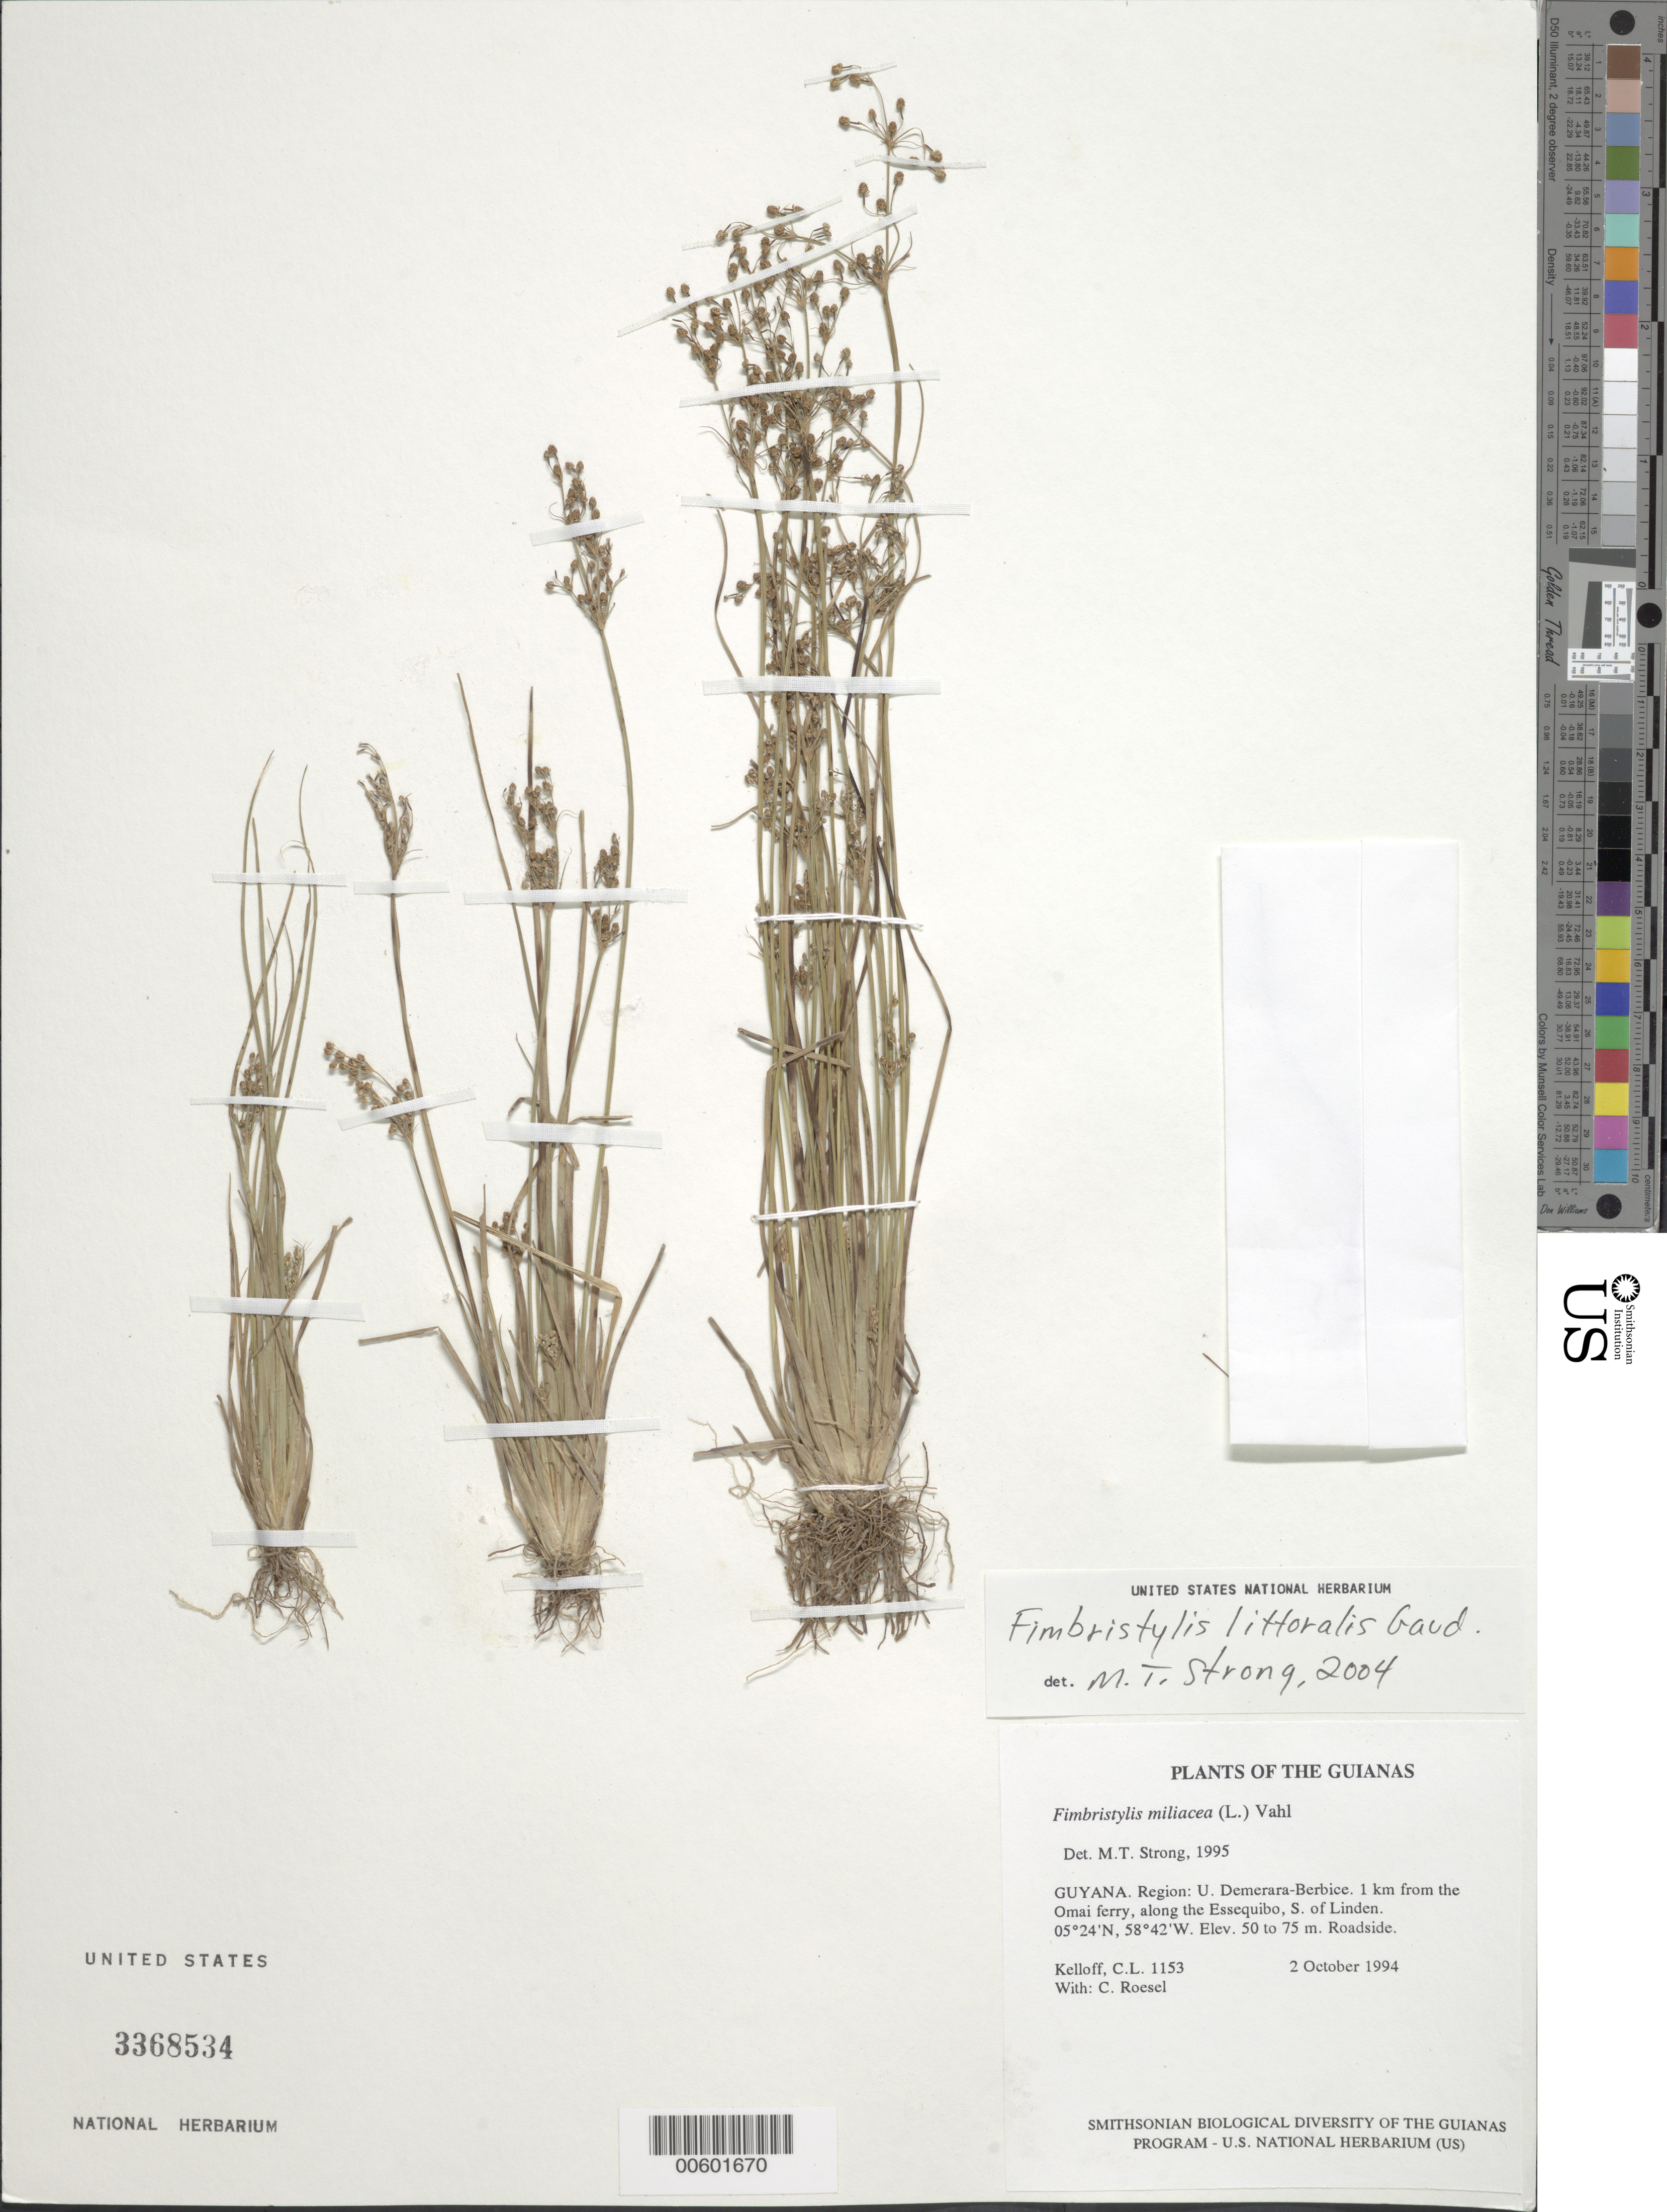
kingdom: Plantae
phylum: Tracheophyta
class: Liliopsida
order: Poales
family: Cyperaceae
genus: Fimbristylis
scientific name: Fimbristylis littoralis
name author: Gaudich.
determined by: Strong, M. T., (US), Smithsonian Institution - National Museum of Natural History (UNITED STATES)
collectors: C. L. Kelloff & C. S. Roesel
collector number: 1153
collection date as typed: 2 October 1994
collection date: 1994-10-02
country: Guyana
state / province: U. Demerara-Berbice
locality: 1 km from the Omai ferry, along the Essequibo, S. of Linden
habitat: Roadside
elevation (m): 50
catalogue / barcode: US 3368534